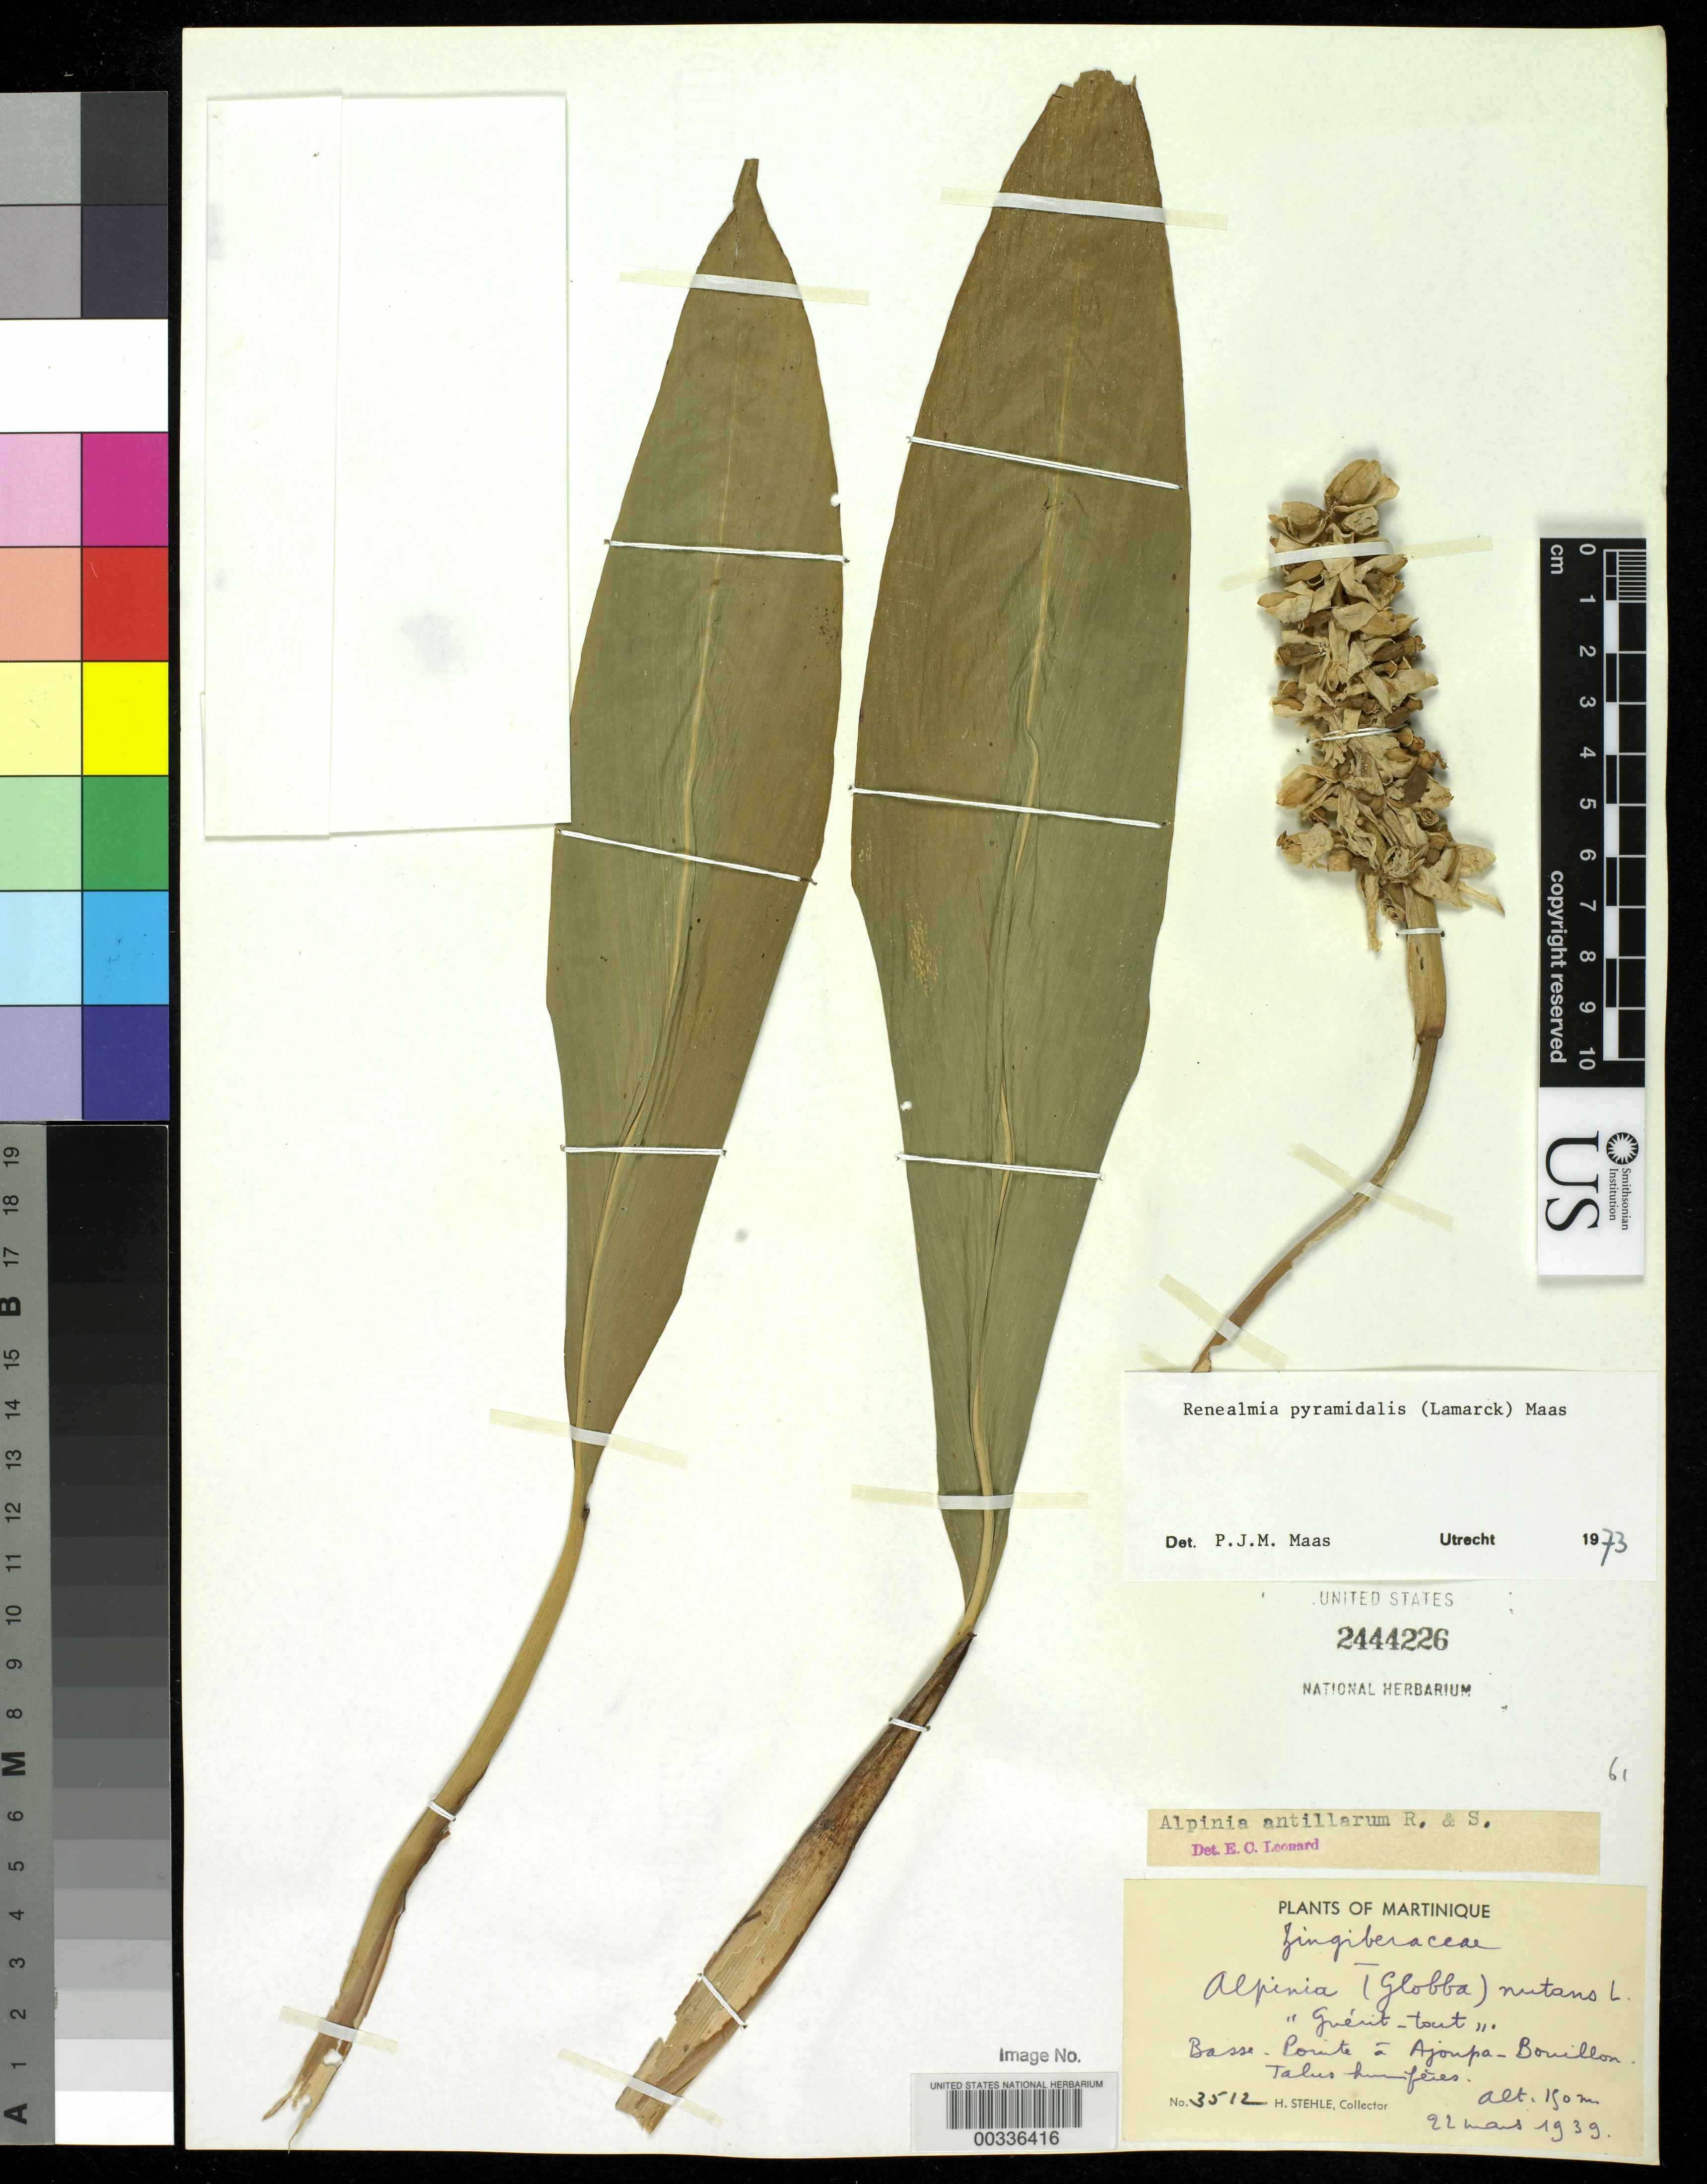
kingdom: Plantae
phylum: Tracheophyta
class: Liliopsida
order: Zingiberales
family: Zingiberaceae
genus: Renealmia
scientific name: Renealmia pyramidalis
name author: (Lam.) Maas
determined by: Maas, Paul J. M.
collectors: H. Stehlé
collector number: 3512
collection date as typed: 22 May 1939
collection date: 1939-05-22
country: Martinique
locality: Basse - pointe a ajoupa - bouillon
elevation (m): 150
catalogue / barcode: US 2444226